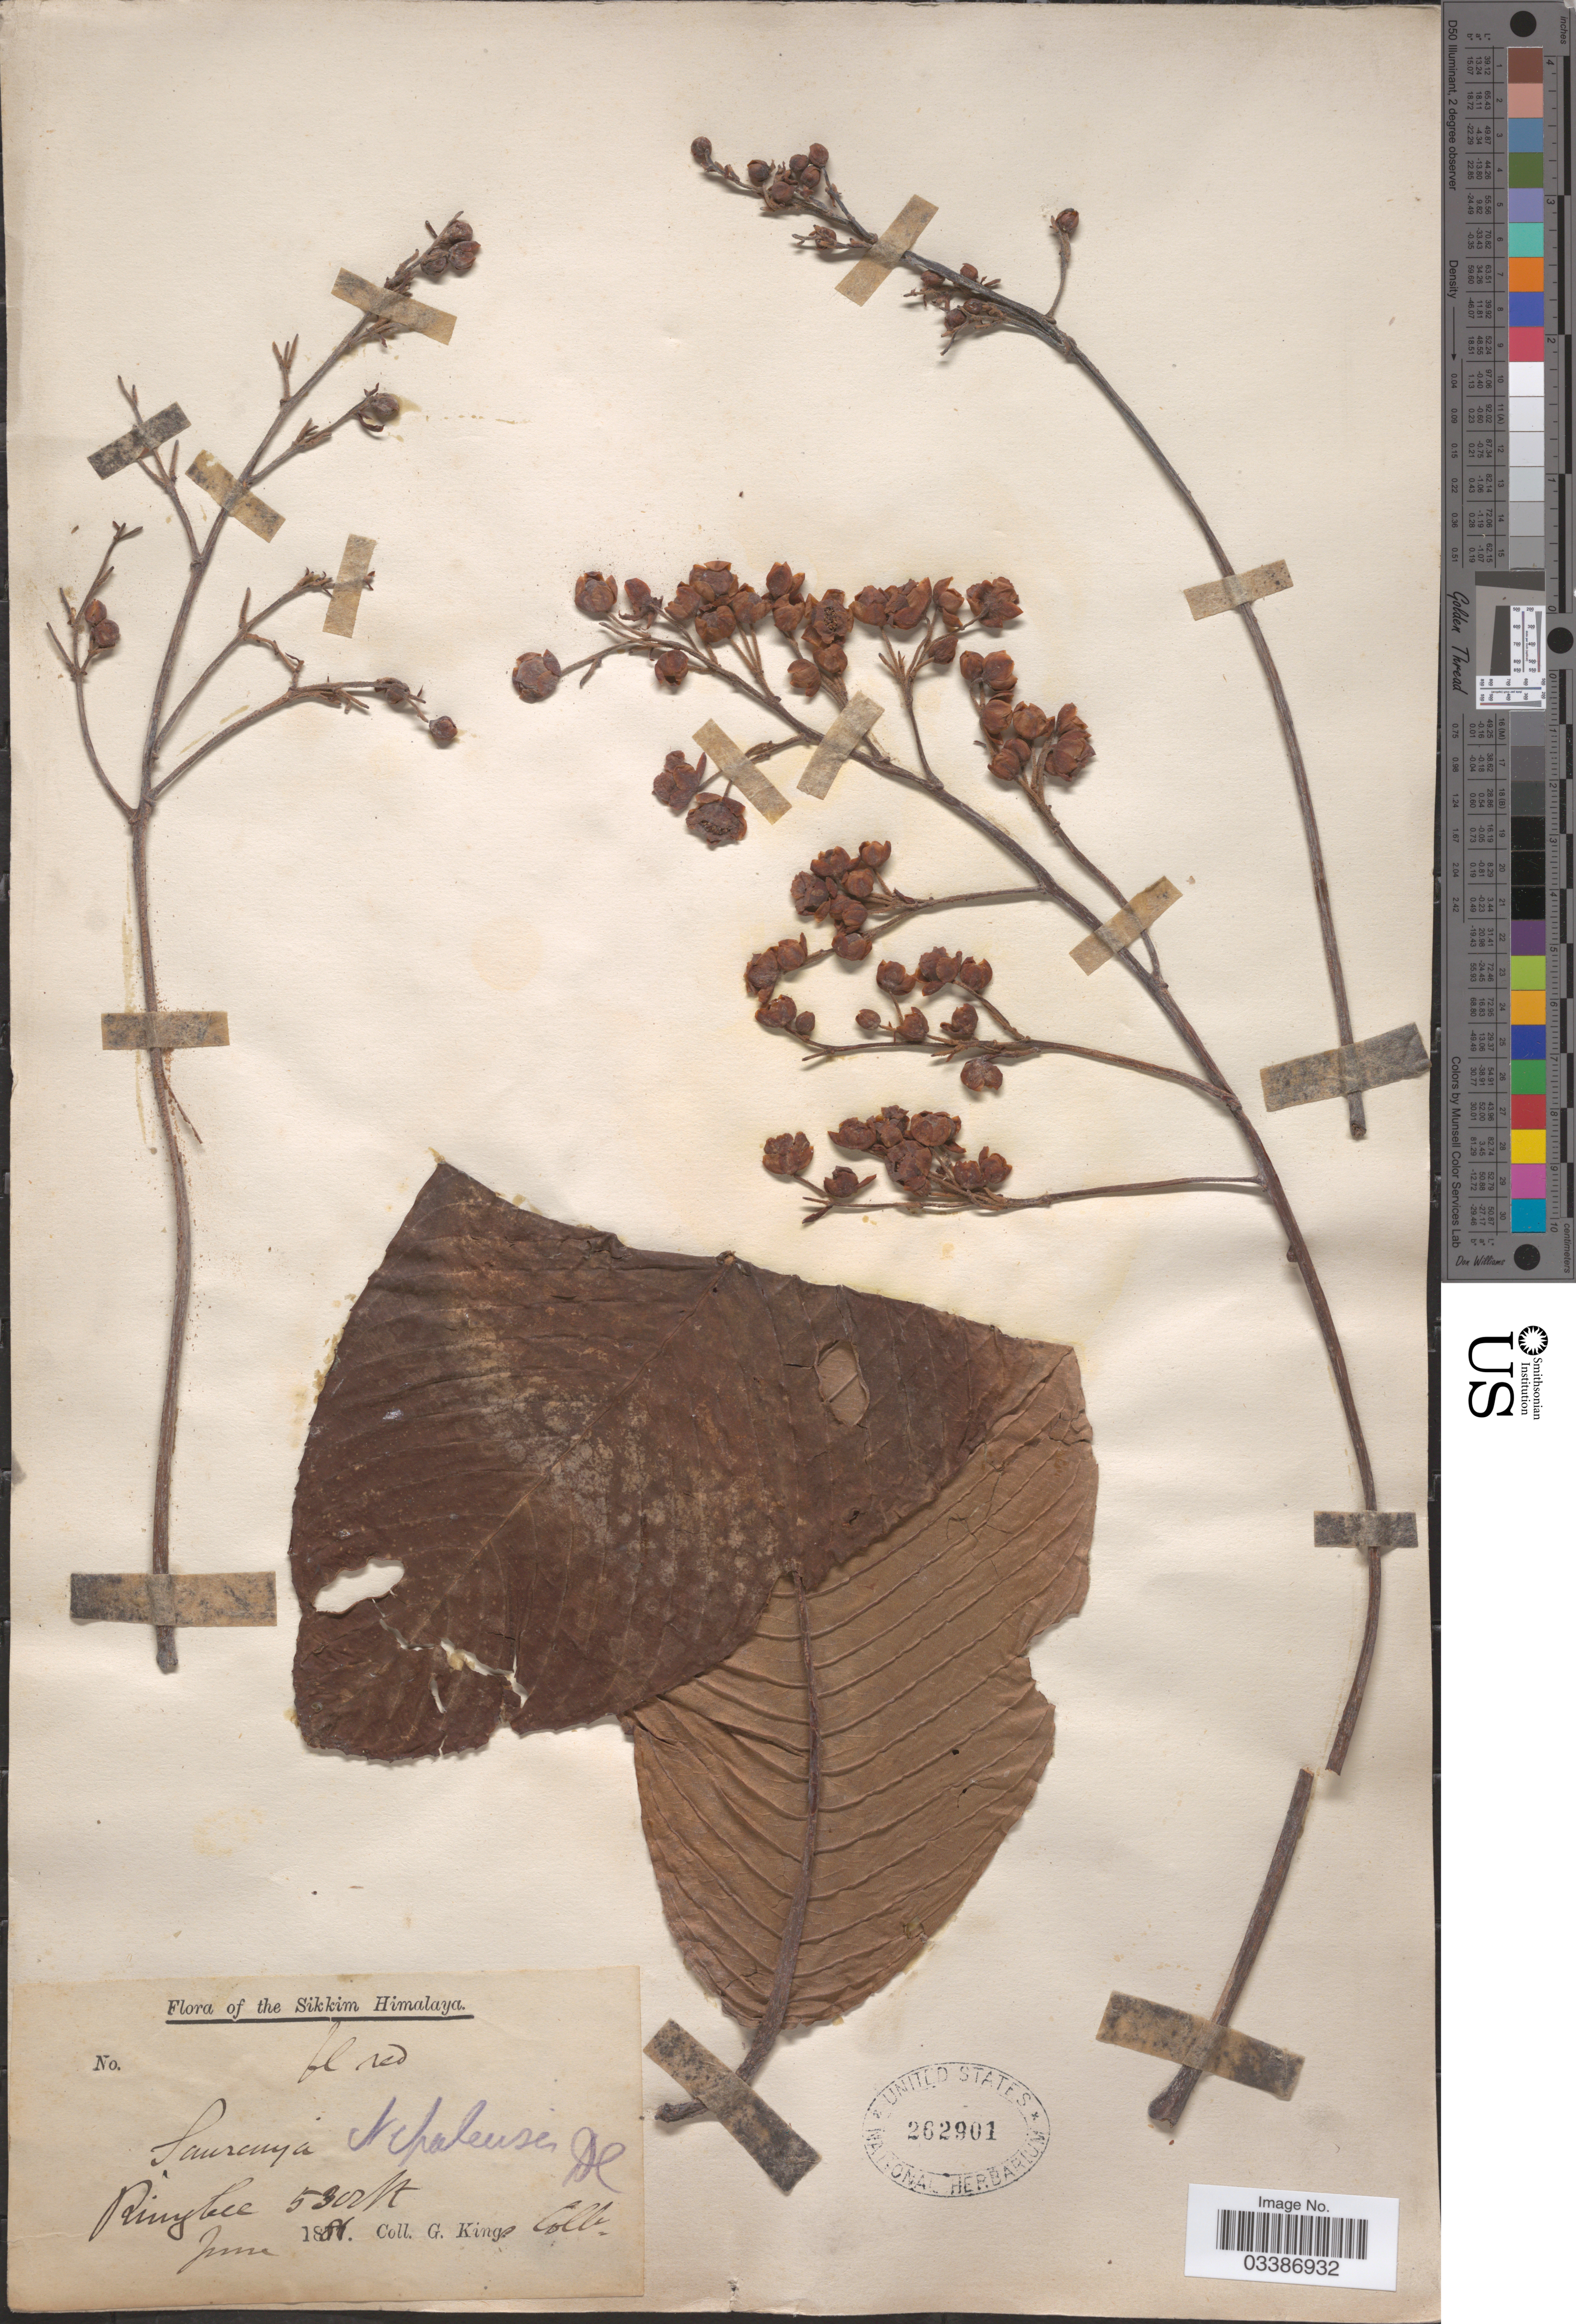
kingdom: Plantae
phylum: Tracheophyta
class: Magnoliopsida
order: Ericales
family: Actinidiaceae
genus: Saurauia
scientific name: Saurauia napaulensis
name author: DC.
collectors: Dr. King's collector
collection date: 1886-06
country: India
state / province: Sikkim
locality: Sikkim Himalaya. Ringlace [interpreted].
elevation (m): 1615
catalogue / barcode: US 262901